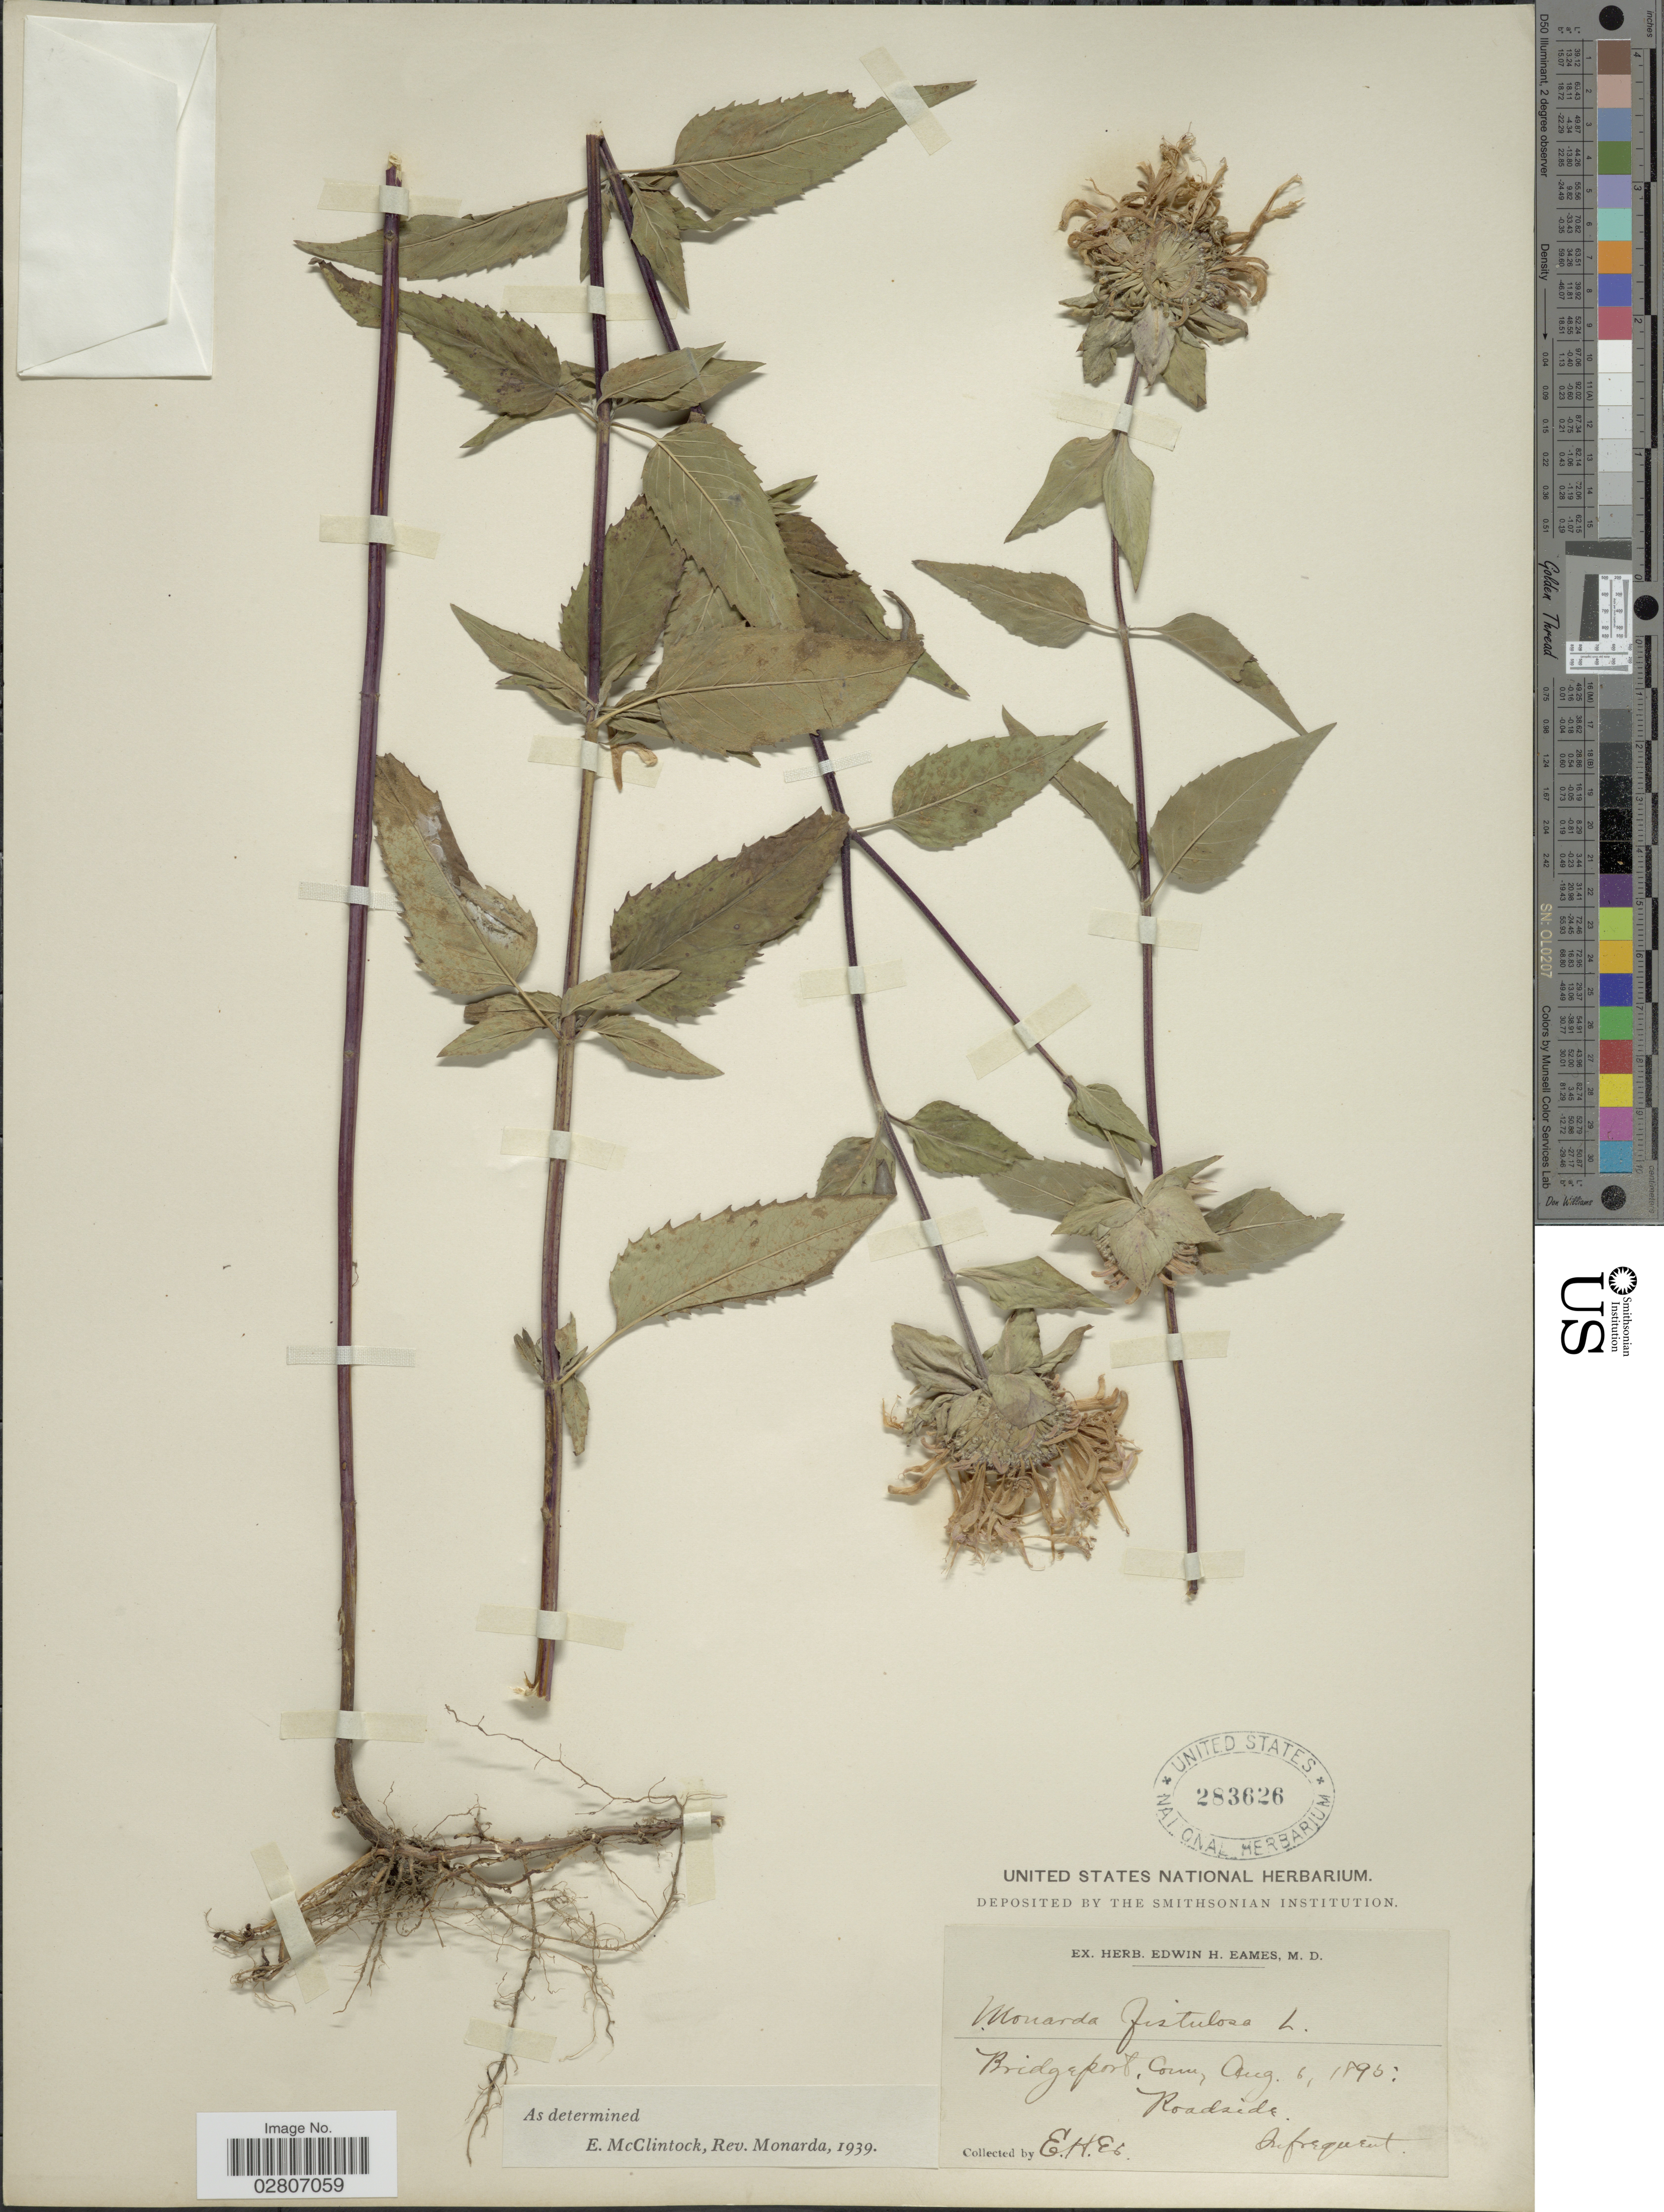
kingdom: Plantae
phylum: Tracheophyta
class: Magnoliopsida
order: Lamiales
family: Lamiaceae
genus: Monarda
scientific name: Monarda fistulosa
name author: L.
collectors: E. H. Eames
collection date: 1895-08-06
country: United States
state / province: Connecticut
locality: Bridgeport. Roadside.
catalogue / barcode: US 283626